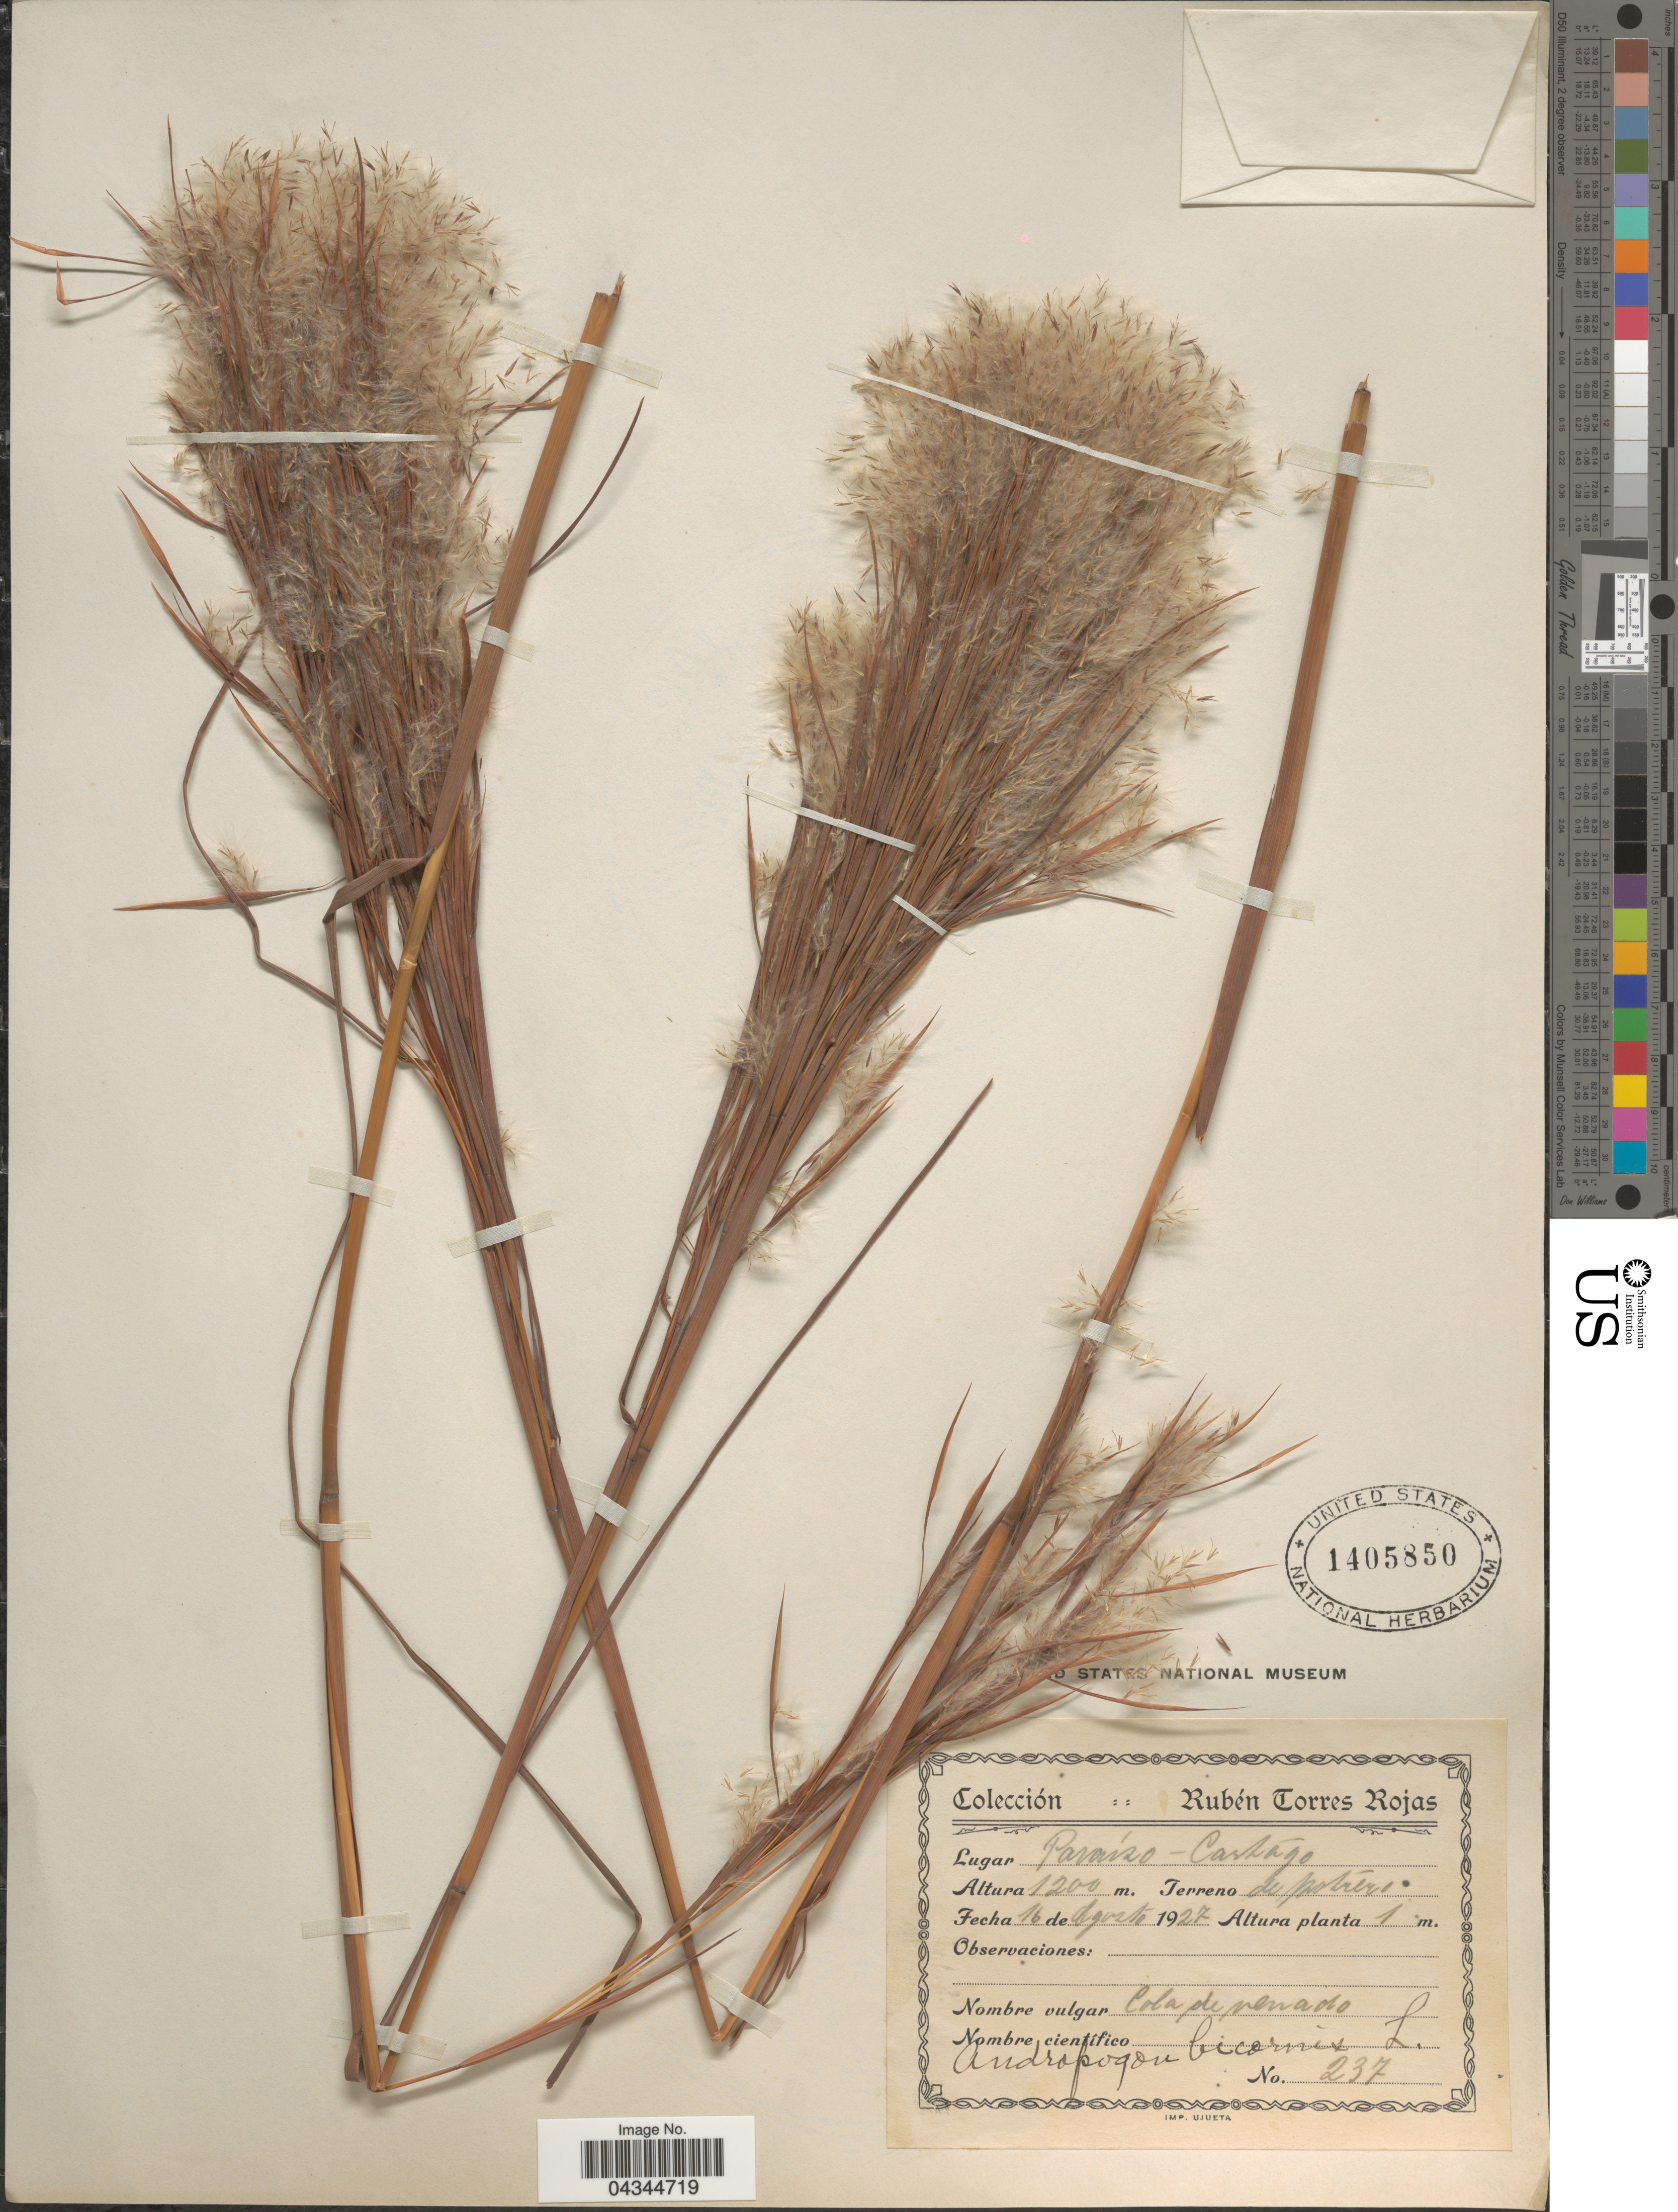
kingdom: Plantae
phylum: Tracheophyta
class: Liliopsida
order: Poales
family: Poaceae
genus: Andropogon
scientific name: Andropogon bicornis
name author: L.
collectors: R. Torres Rojas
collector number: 237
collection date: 1927-08-16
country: Costa Rica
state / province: Cartago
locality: Paraíso - Cartágo. Terreno de potreros.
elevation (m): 1200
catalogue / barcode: US 1405850